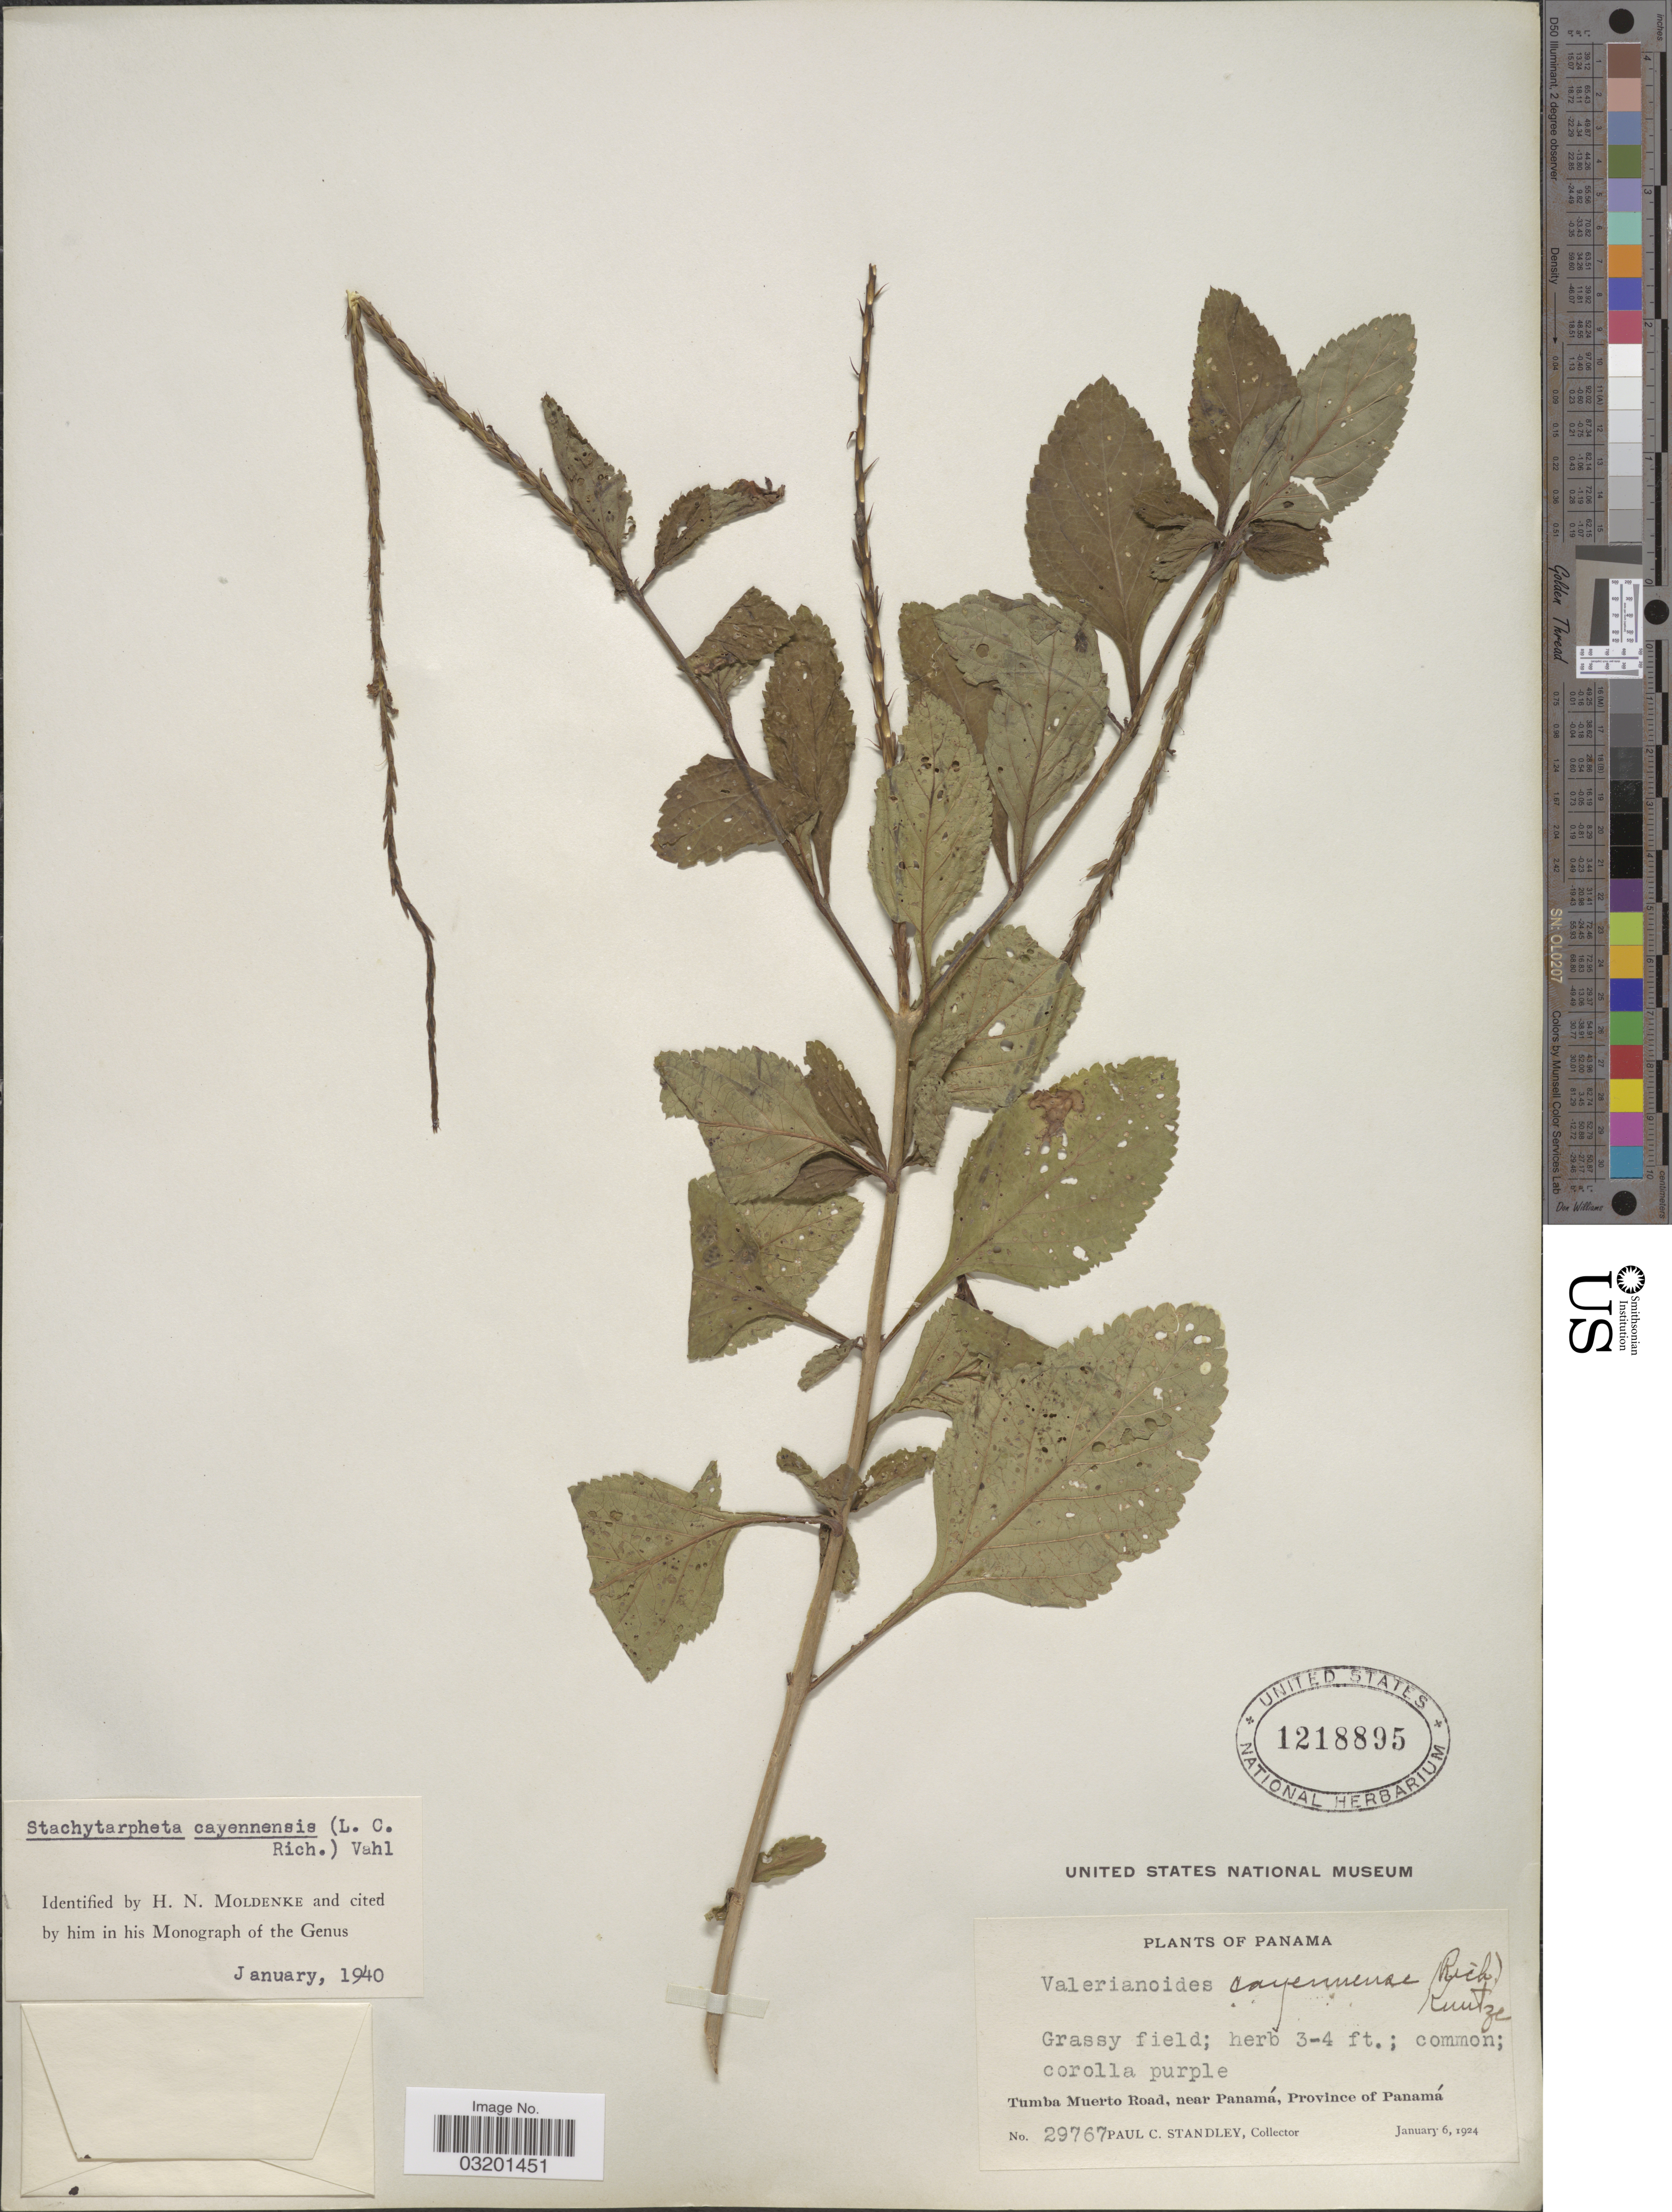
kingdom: Plantae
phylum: Tracheophyta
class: Magnoliopsida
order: Lamiales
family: Verbenaceae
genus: Stachytarpheta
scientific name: Stachytarpheta cayennensis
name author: (Rich.) Vahl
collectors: P. C. Standley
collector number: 29767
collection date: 1924-01-06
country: Panama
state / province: Panamá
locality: Tumba Muerto Road, near Panamá.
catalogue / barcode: US 1218895